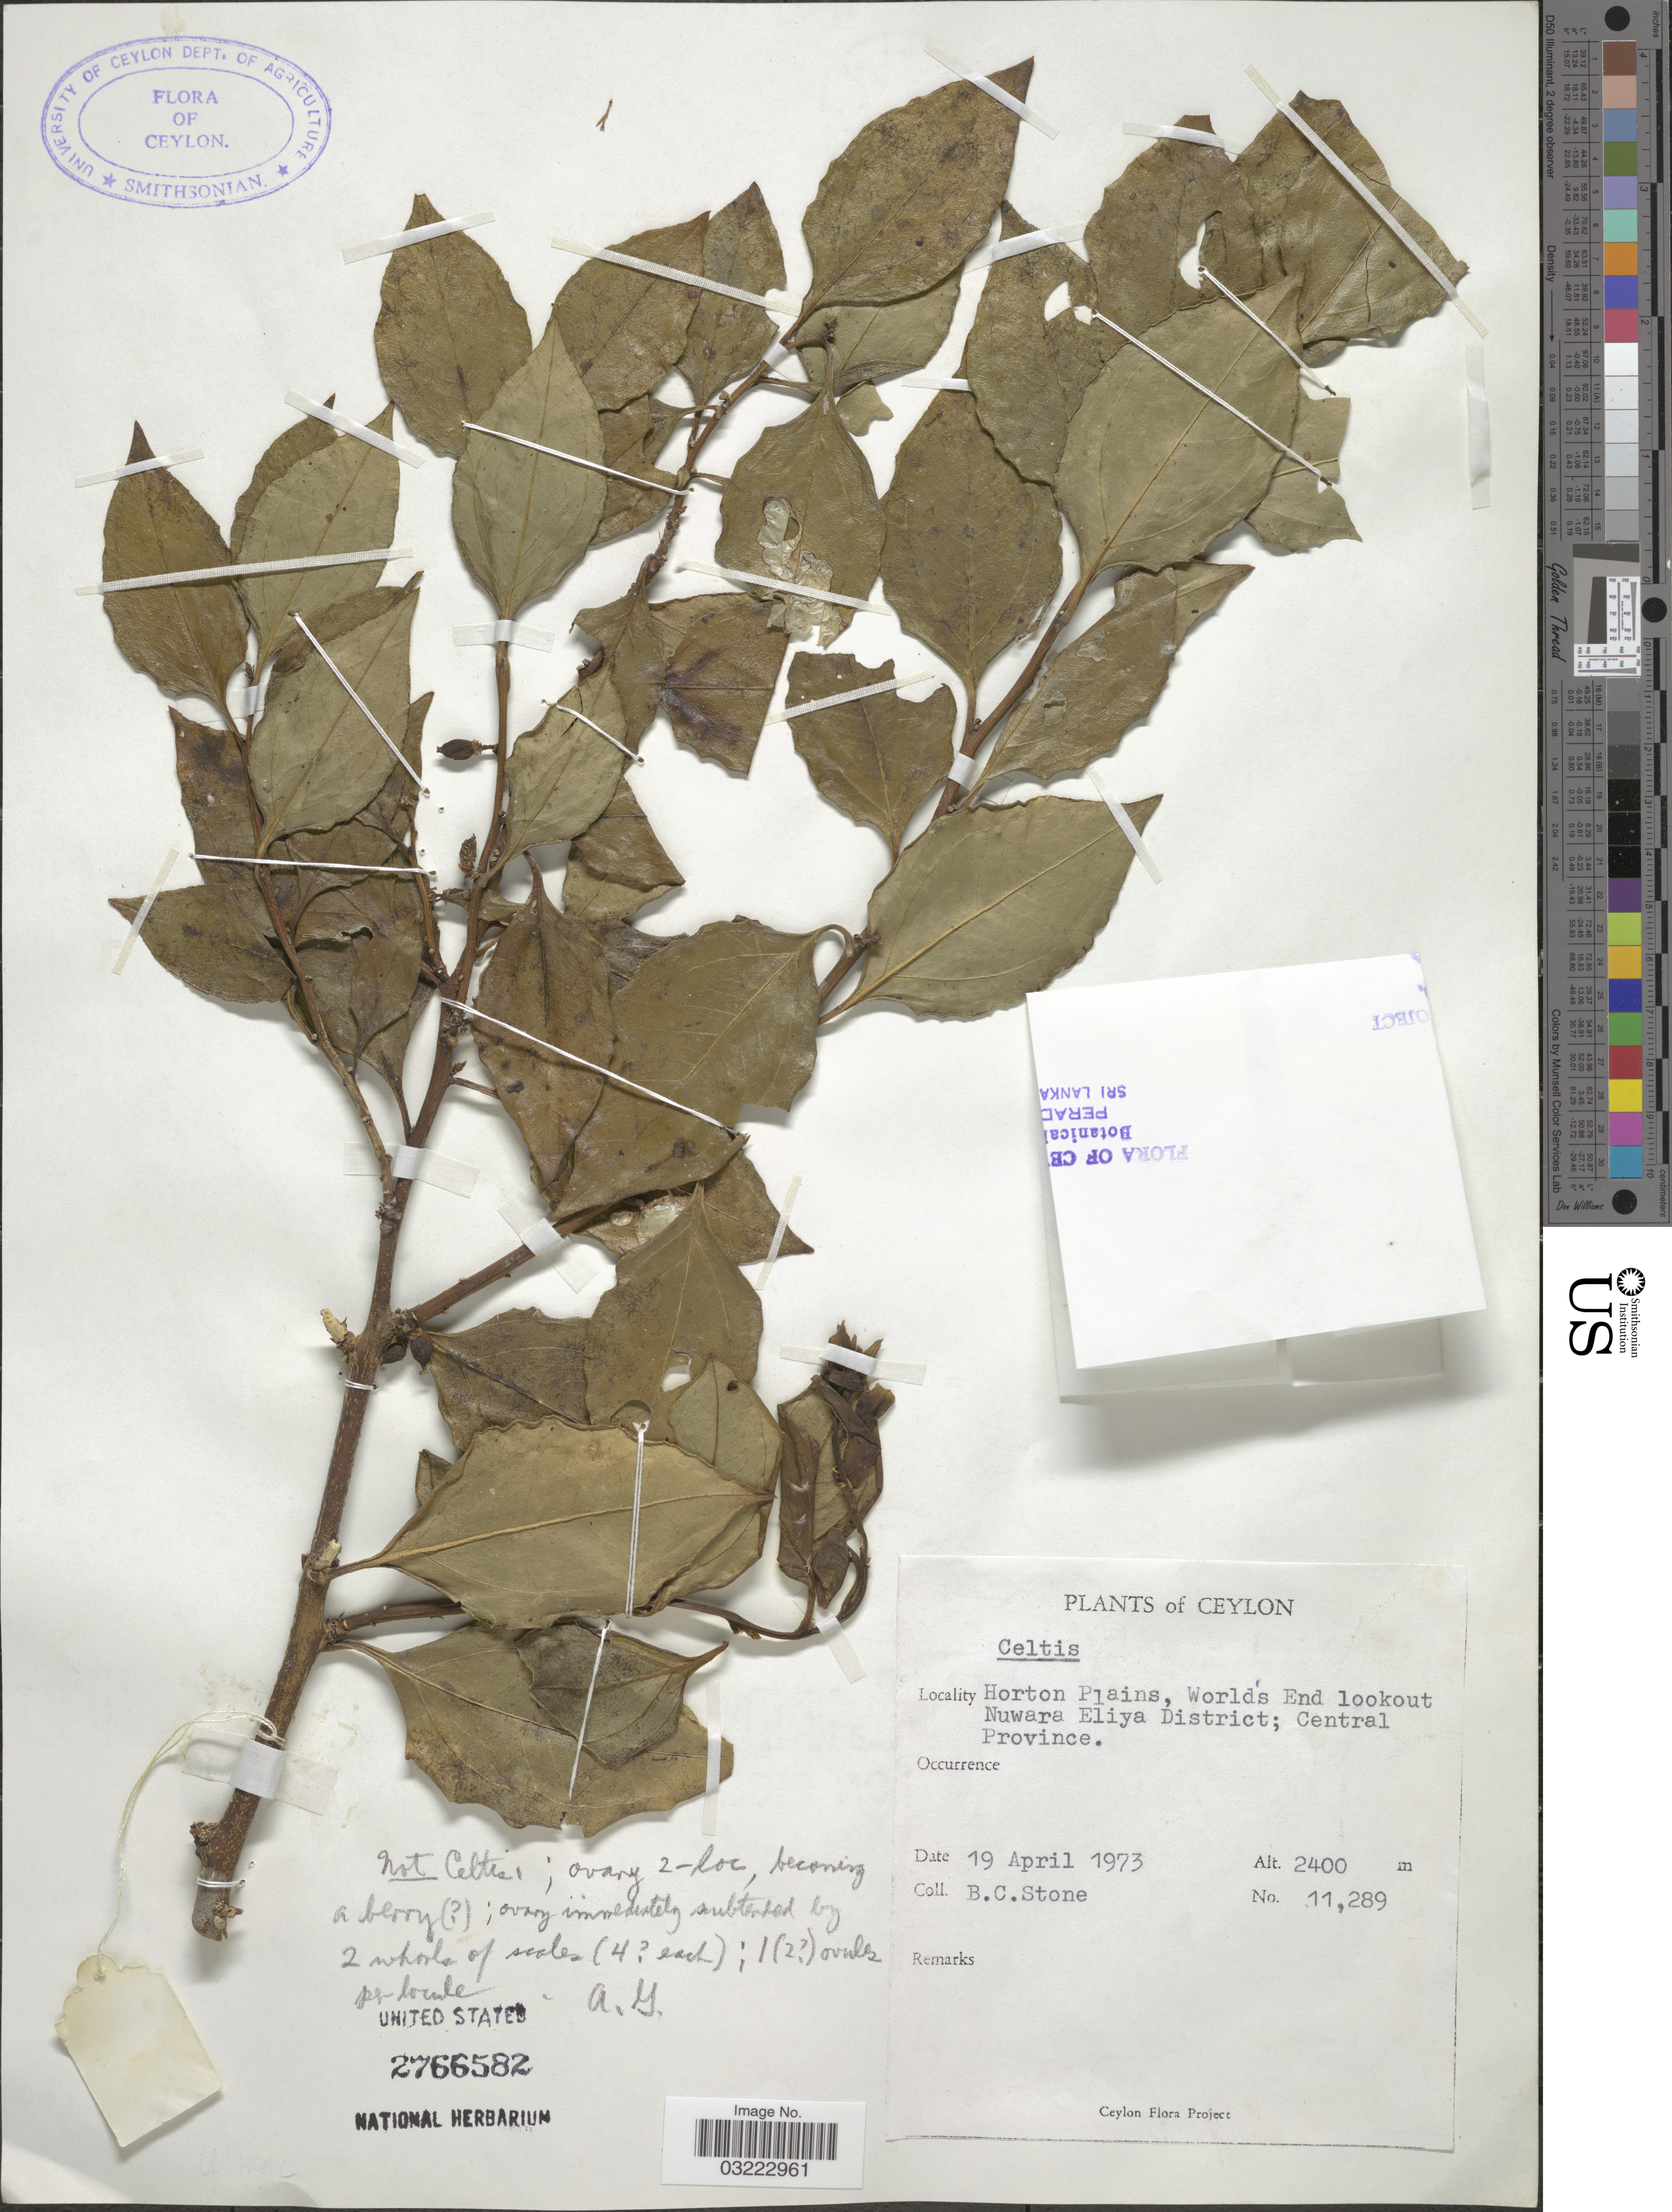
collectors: B. C. Stone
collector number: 11289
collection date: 1973-04-19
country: Sri Lanka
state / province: Central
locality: Ceylon. Horton Plains, World's End lookout, Nuwara Eliya District.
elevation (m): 2400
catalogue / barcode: US 2766582